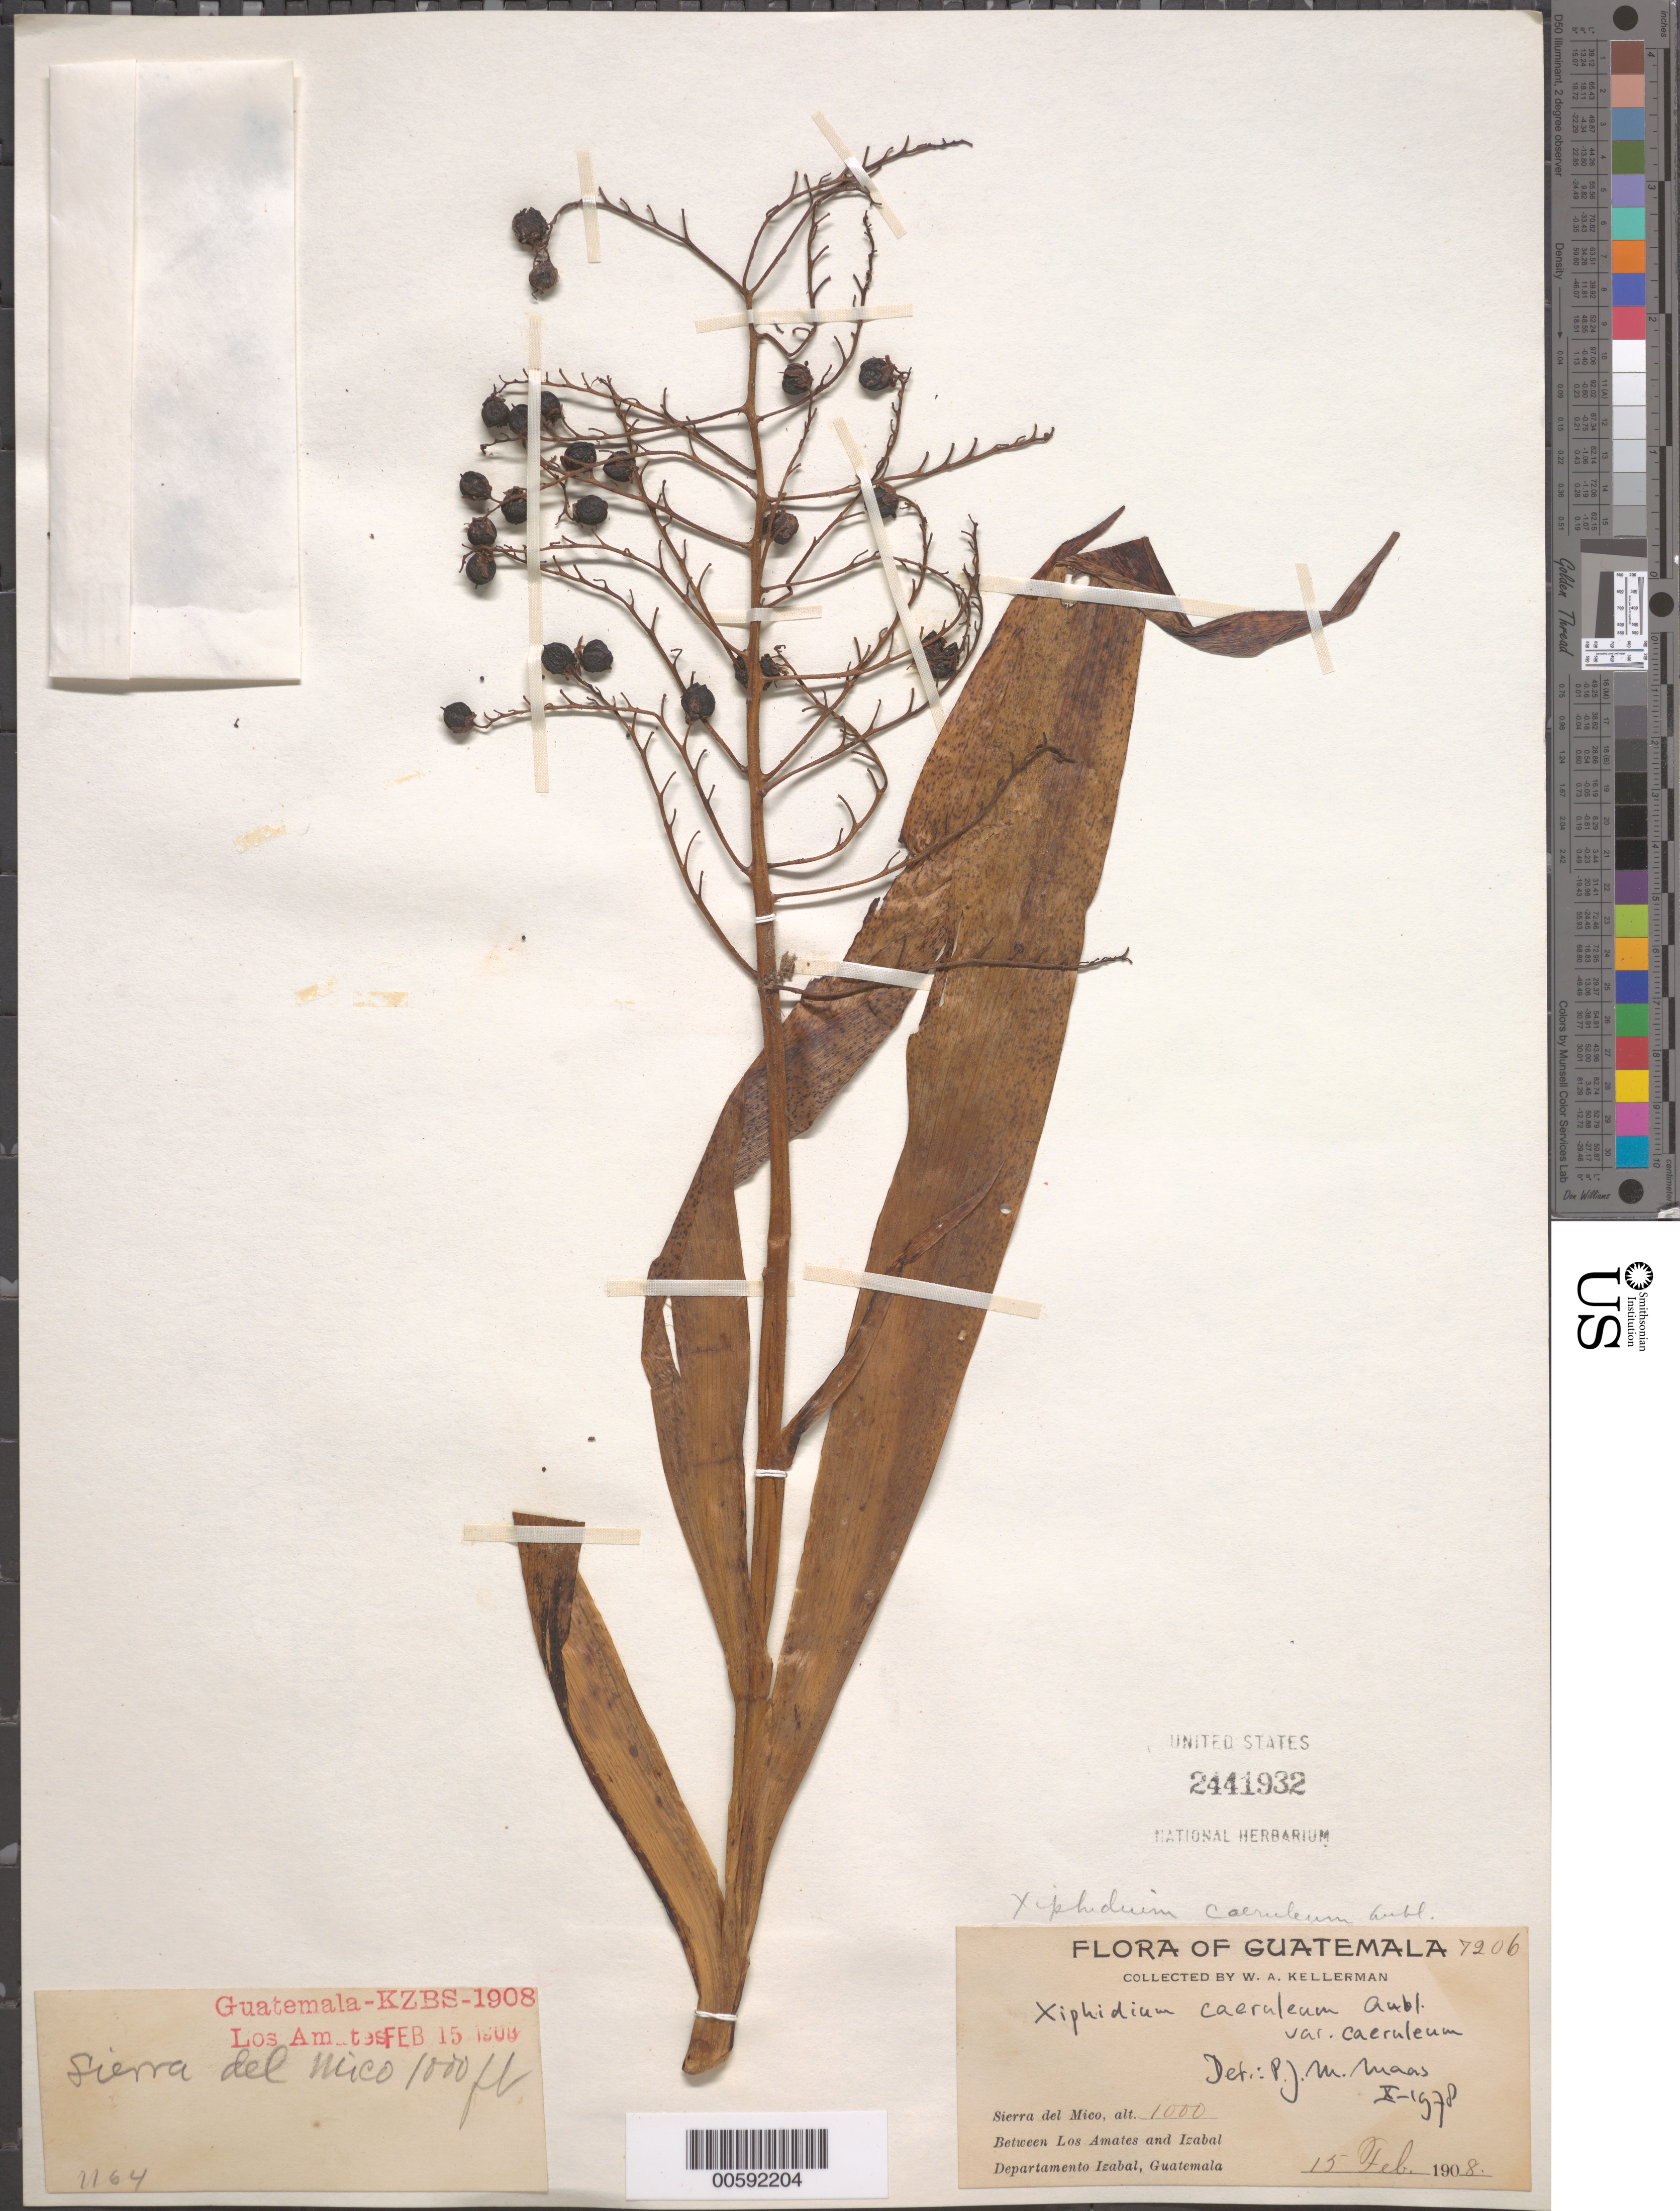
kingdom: Plantae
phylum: Tracheophyta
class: Liliopsida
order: Commelinales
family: Haemodoraceae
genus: Xiphidium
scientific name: Xiphidium caeruleum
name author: Aubl.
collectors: W. A. Kellerman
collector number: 7206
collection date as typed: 15 Feb 1908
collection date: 1908-02-15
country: Guatemala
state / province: Izabal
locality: Between Los Amates and Izabal, Sierra del Mico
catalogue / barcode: US 2441932